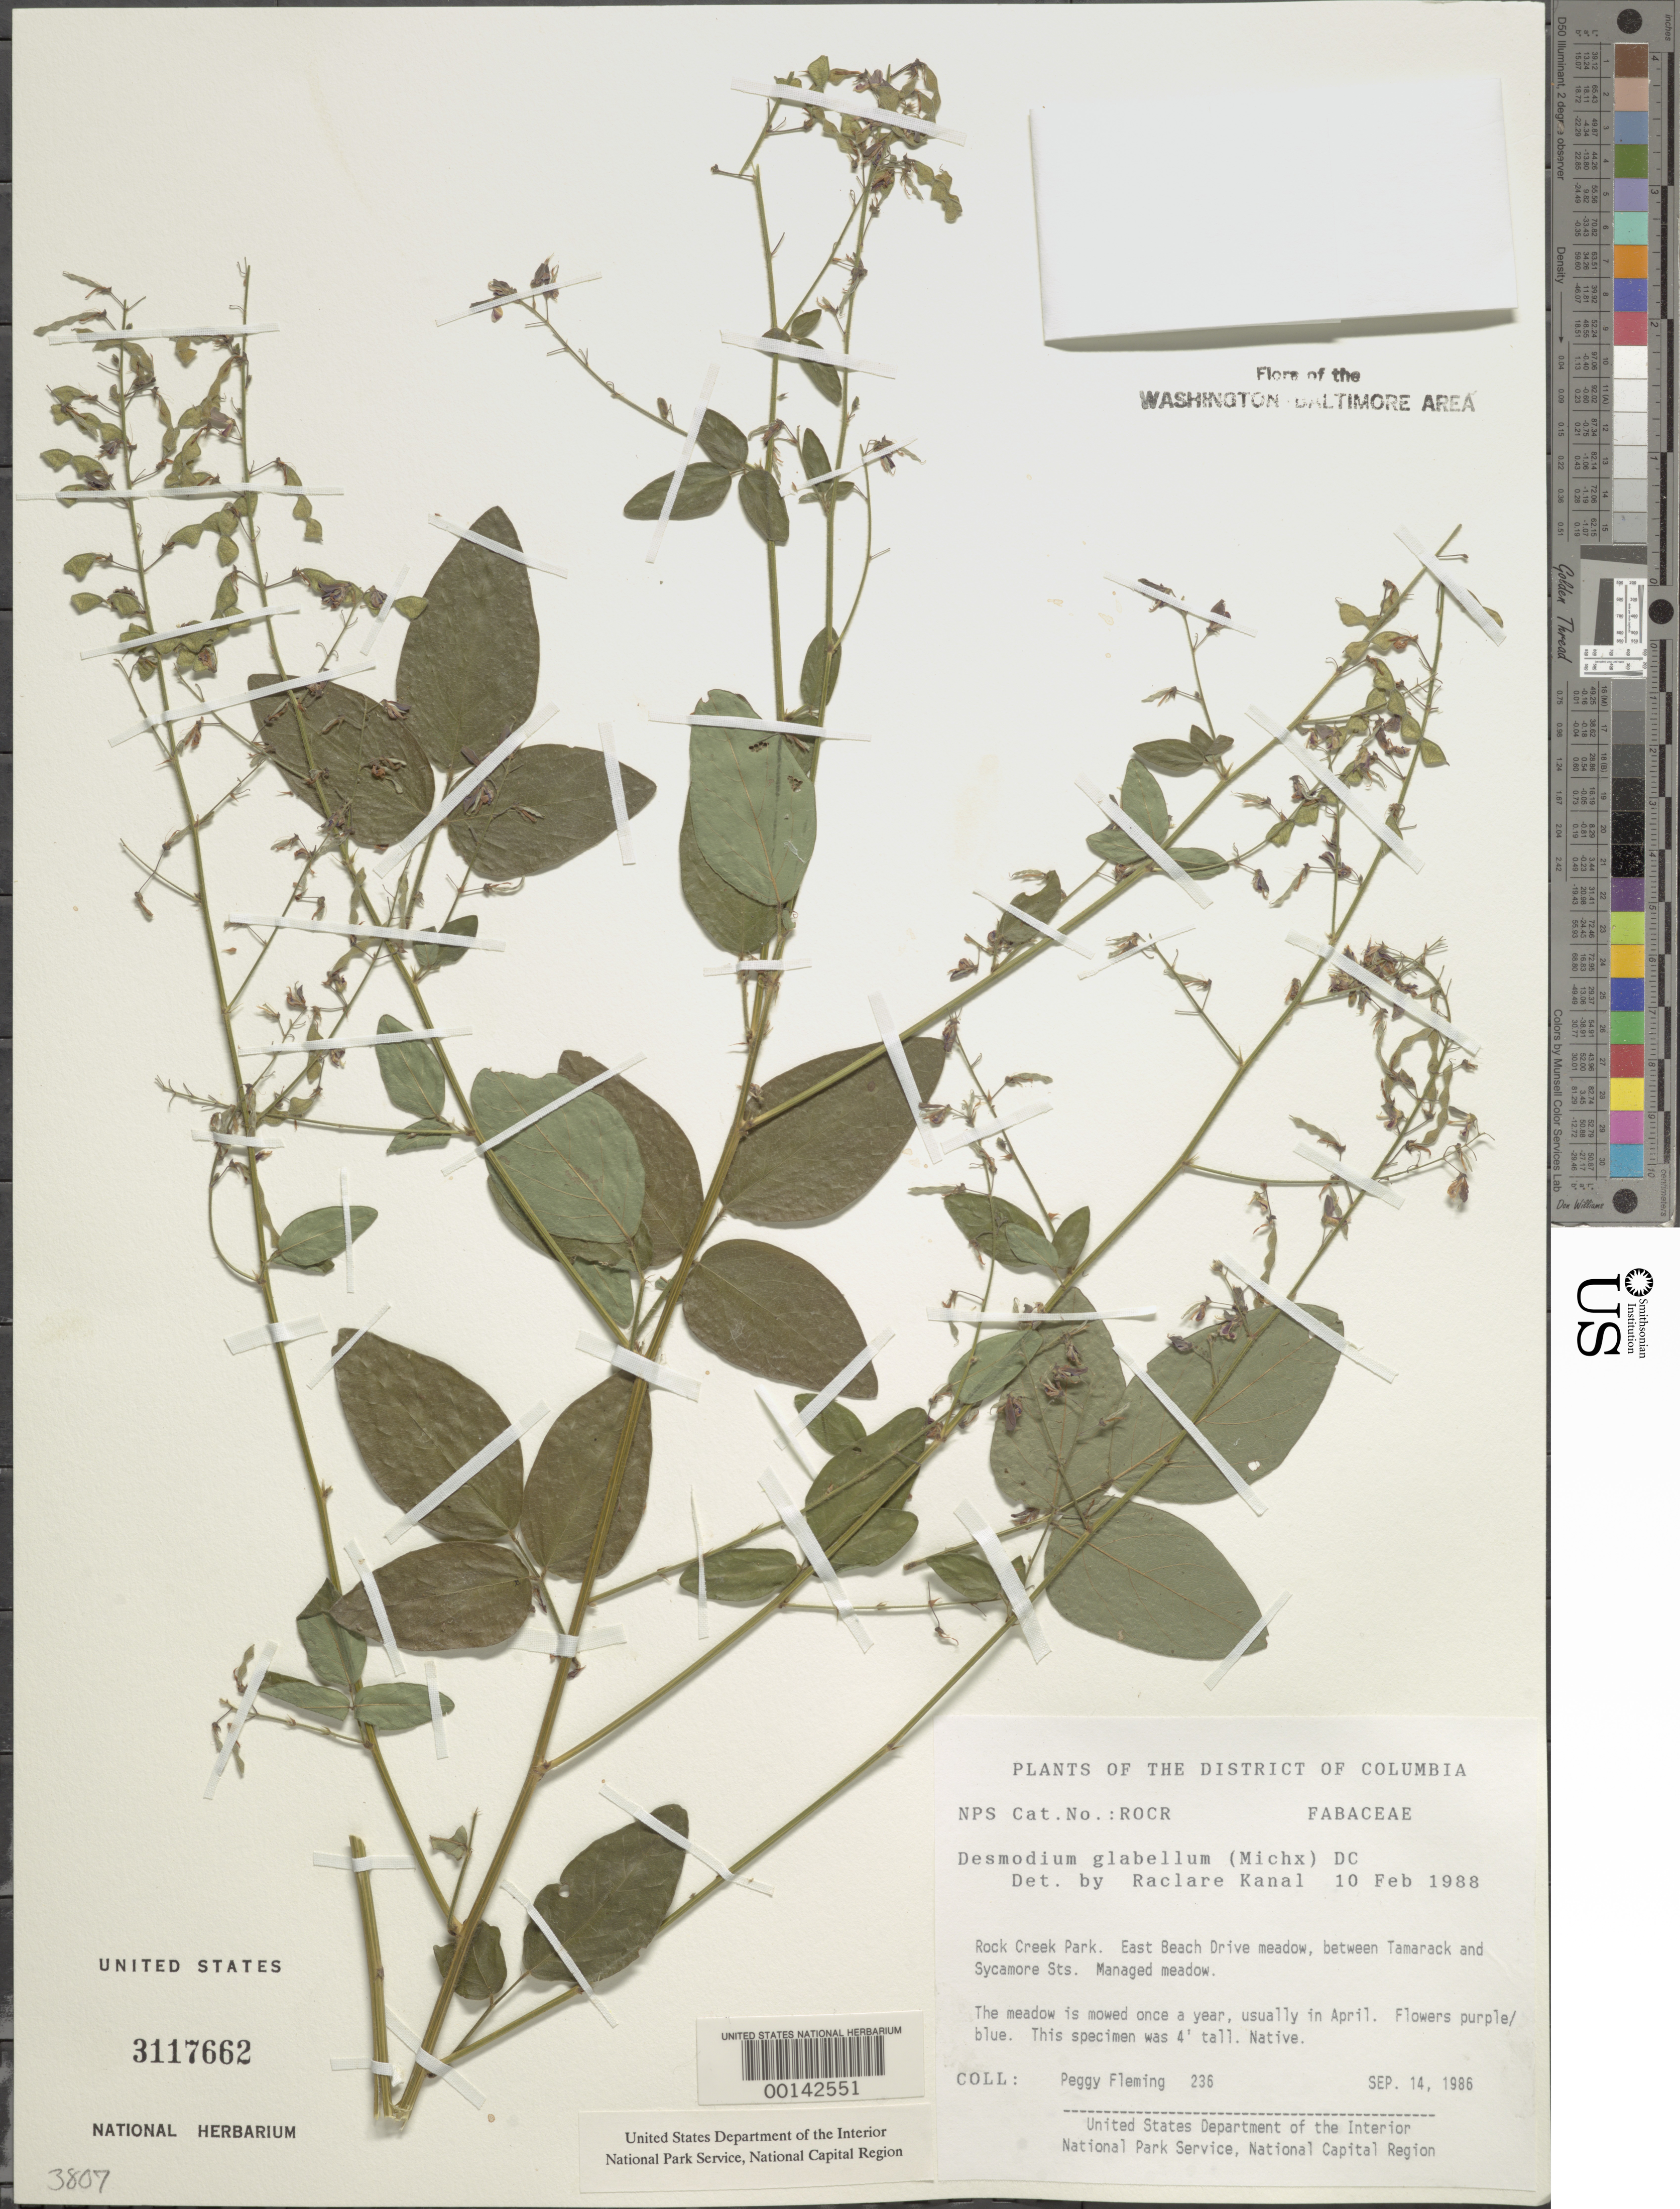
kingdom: Plantae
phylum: Tracheophyta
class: Magnoliopsida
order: Fabales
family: Fabaceae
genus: Desmodium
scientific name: Desmodium glabellum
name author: (Michx.) DC.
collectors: P. Fleming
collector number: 236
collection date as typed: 14 Sep 1986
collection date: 1986-09-14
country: United States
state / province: District of Columbia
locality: Rock Creek Park. East Beach Drive meadow, between Tamarack and Sycamore Sts. Rock Creek Park and vicinity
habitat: Managed meadow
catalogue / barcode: US 3117662